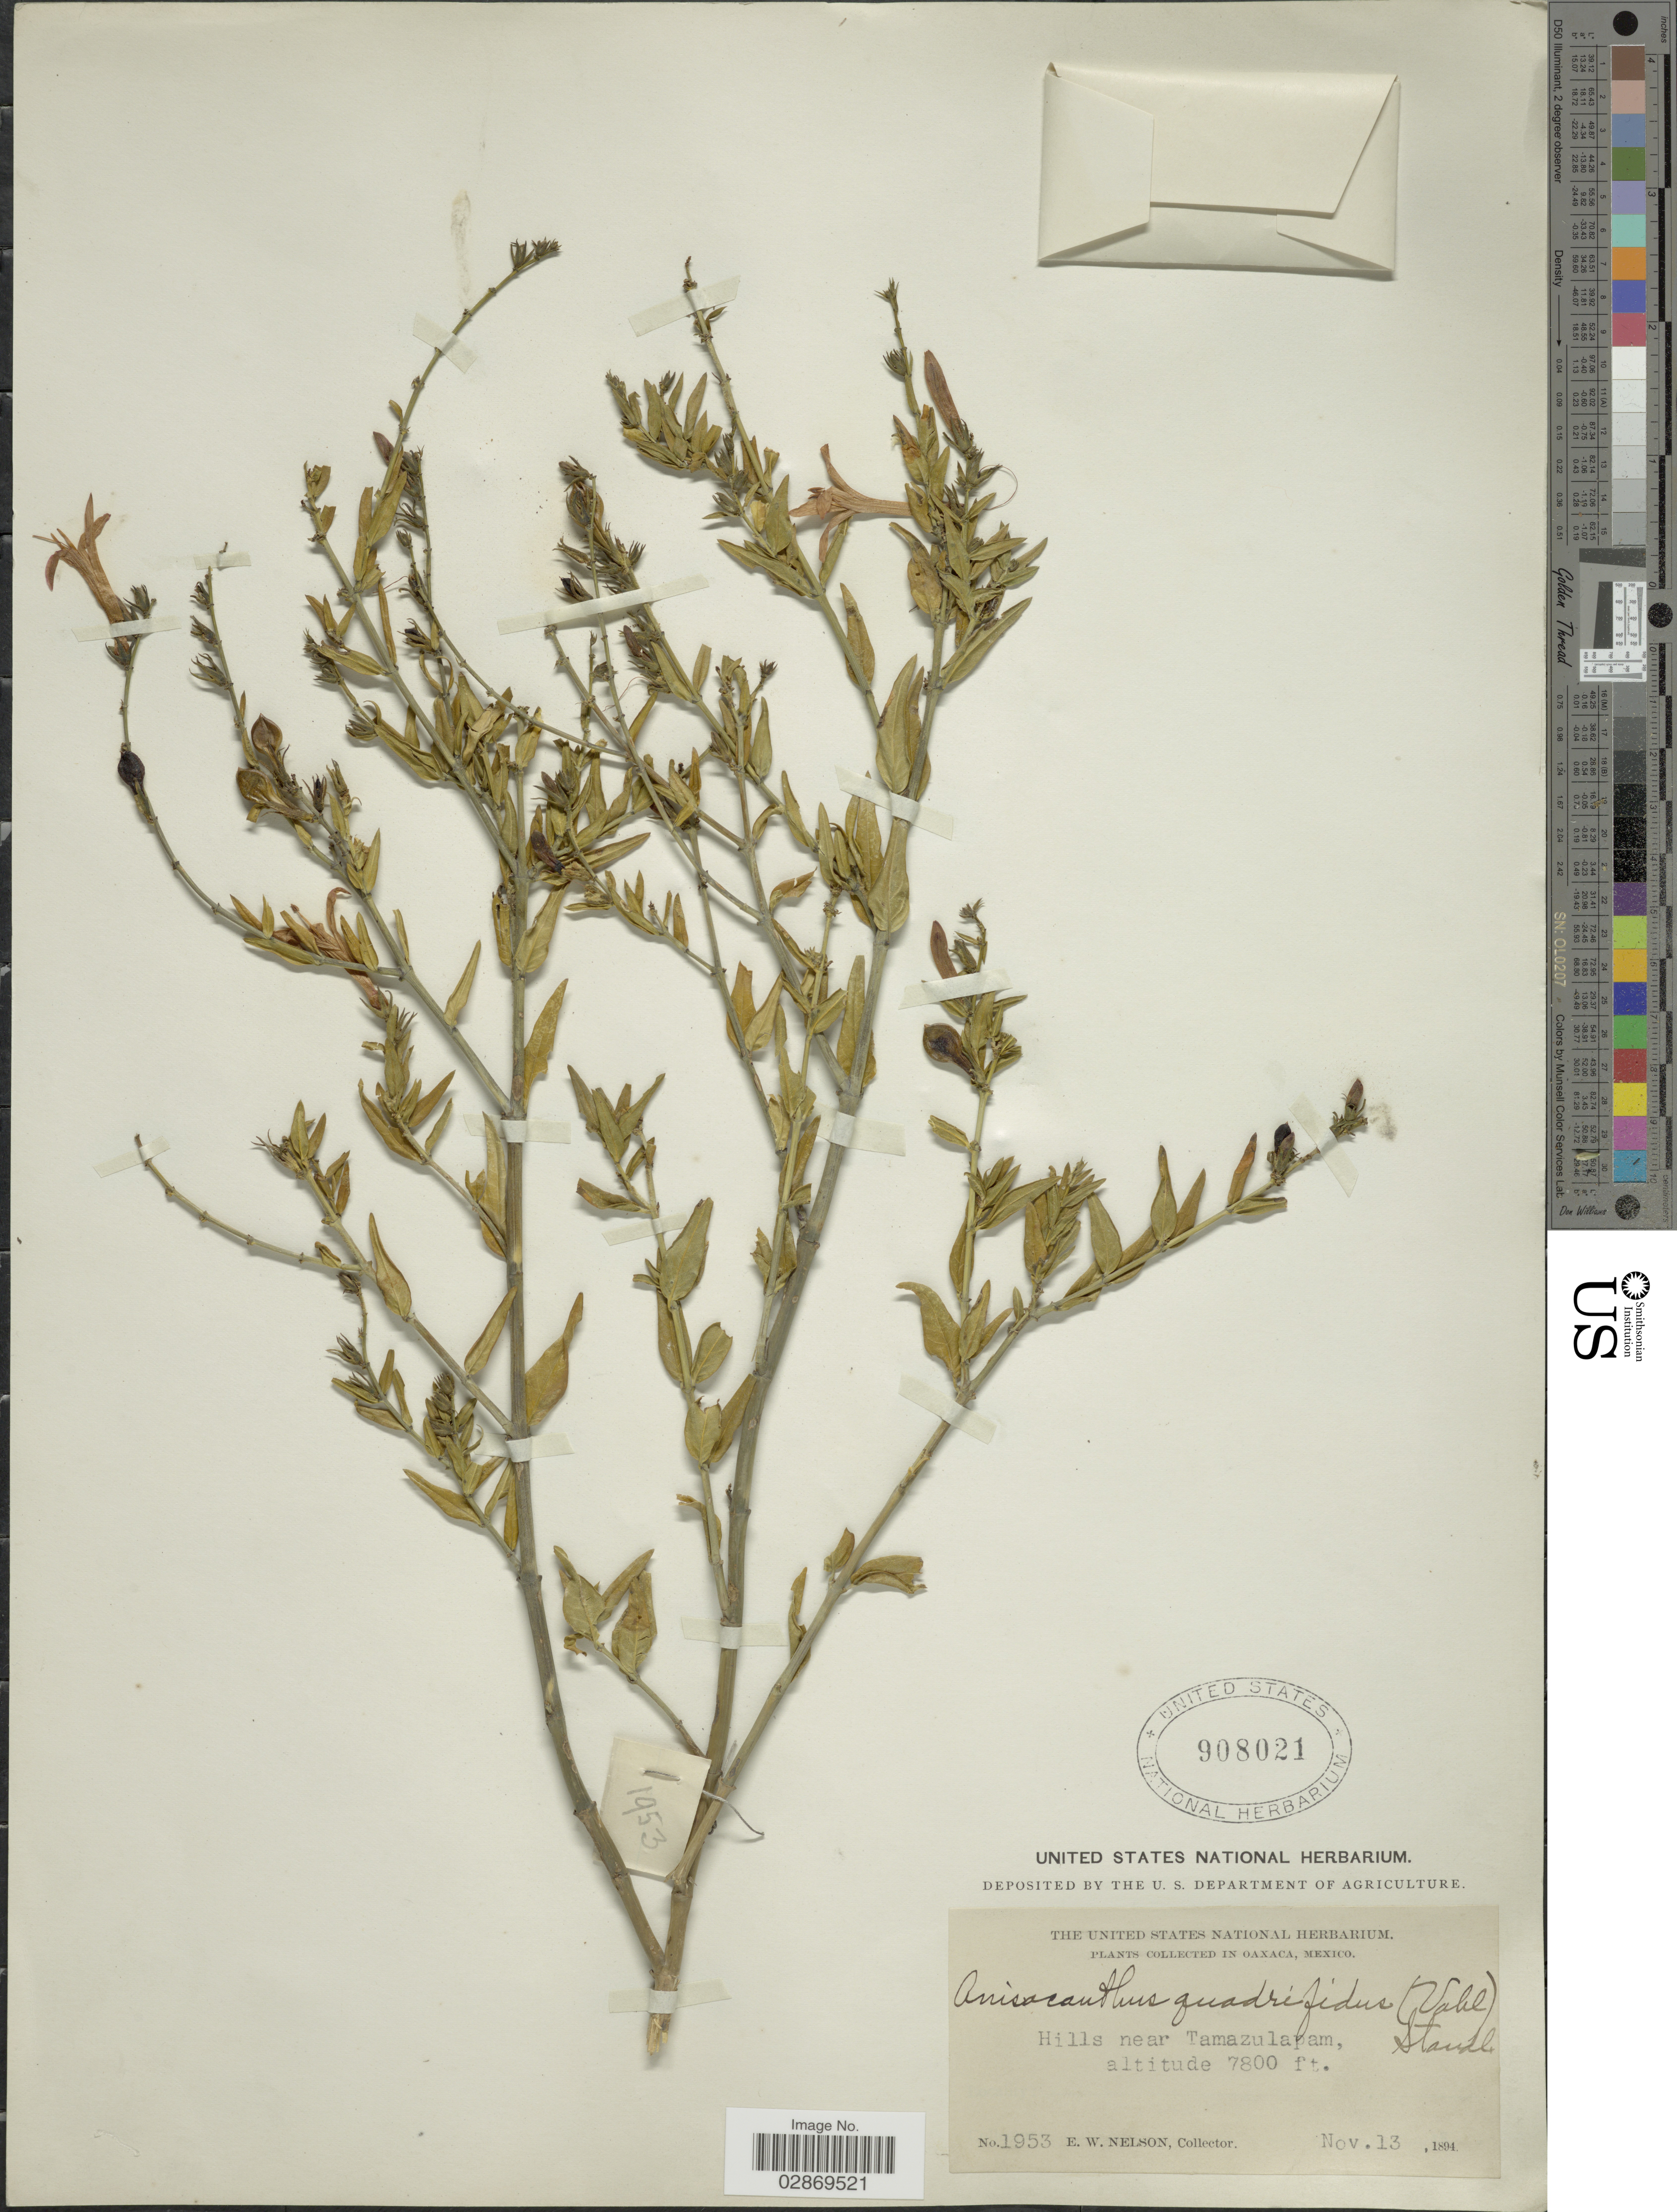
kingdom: Plantae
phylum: Tracheophyta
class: Magnoliopsida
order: Lamiales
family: Acanthaceae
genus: Anisacanthus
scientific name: Anisacanthus quadrifidus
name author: (Vahl) Nees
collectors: E. W. Nelson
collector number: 1953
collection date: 1894-11-13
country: Mexico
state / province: Oaxaca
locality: Hills near Tamazulapam.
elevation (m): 2377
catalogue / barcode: US 908021